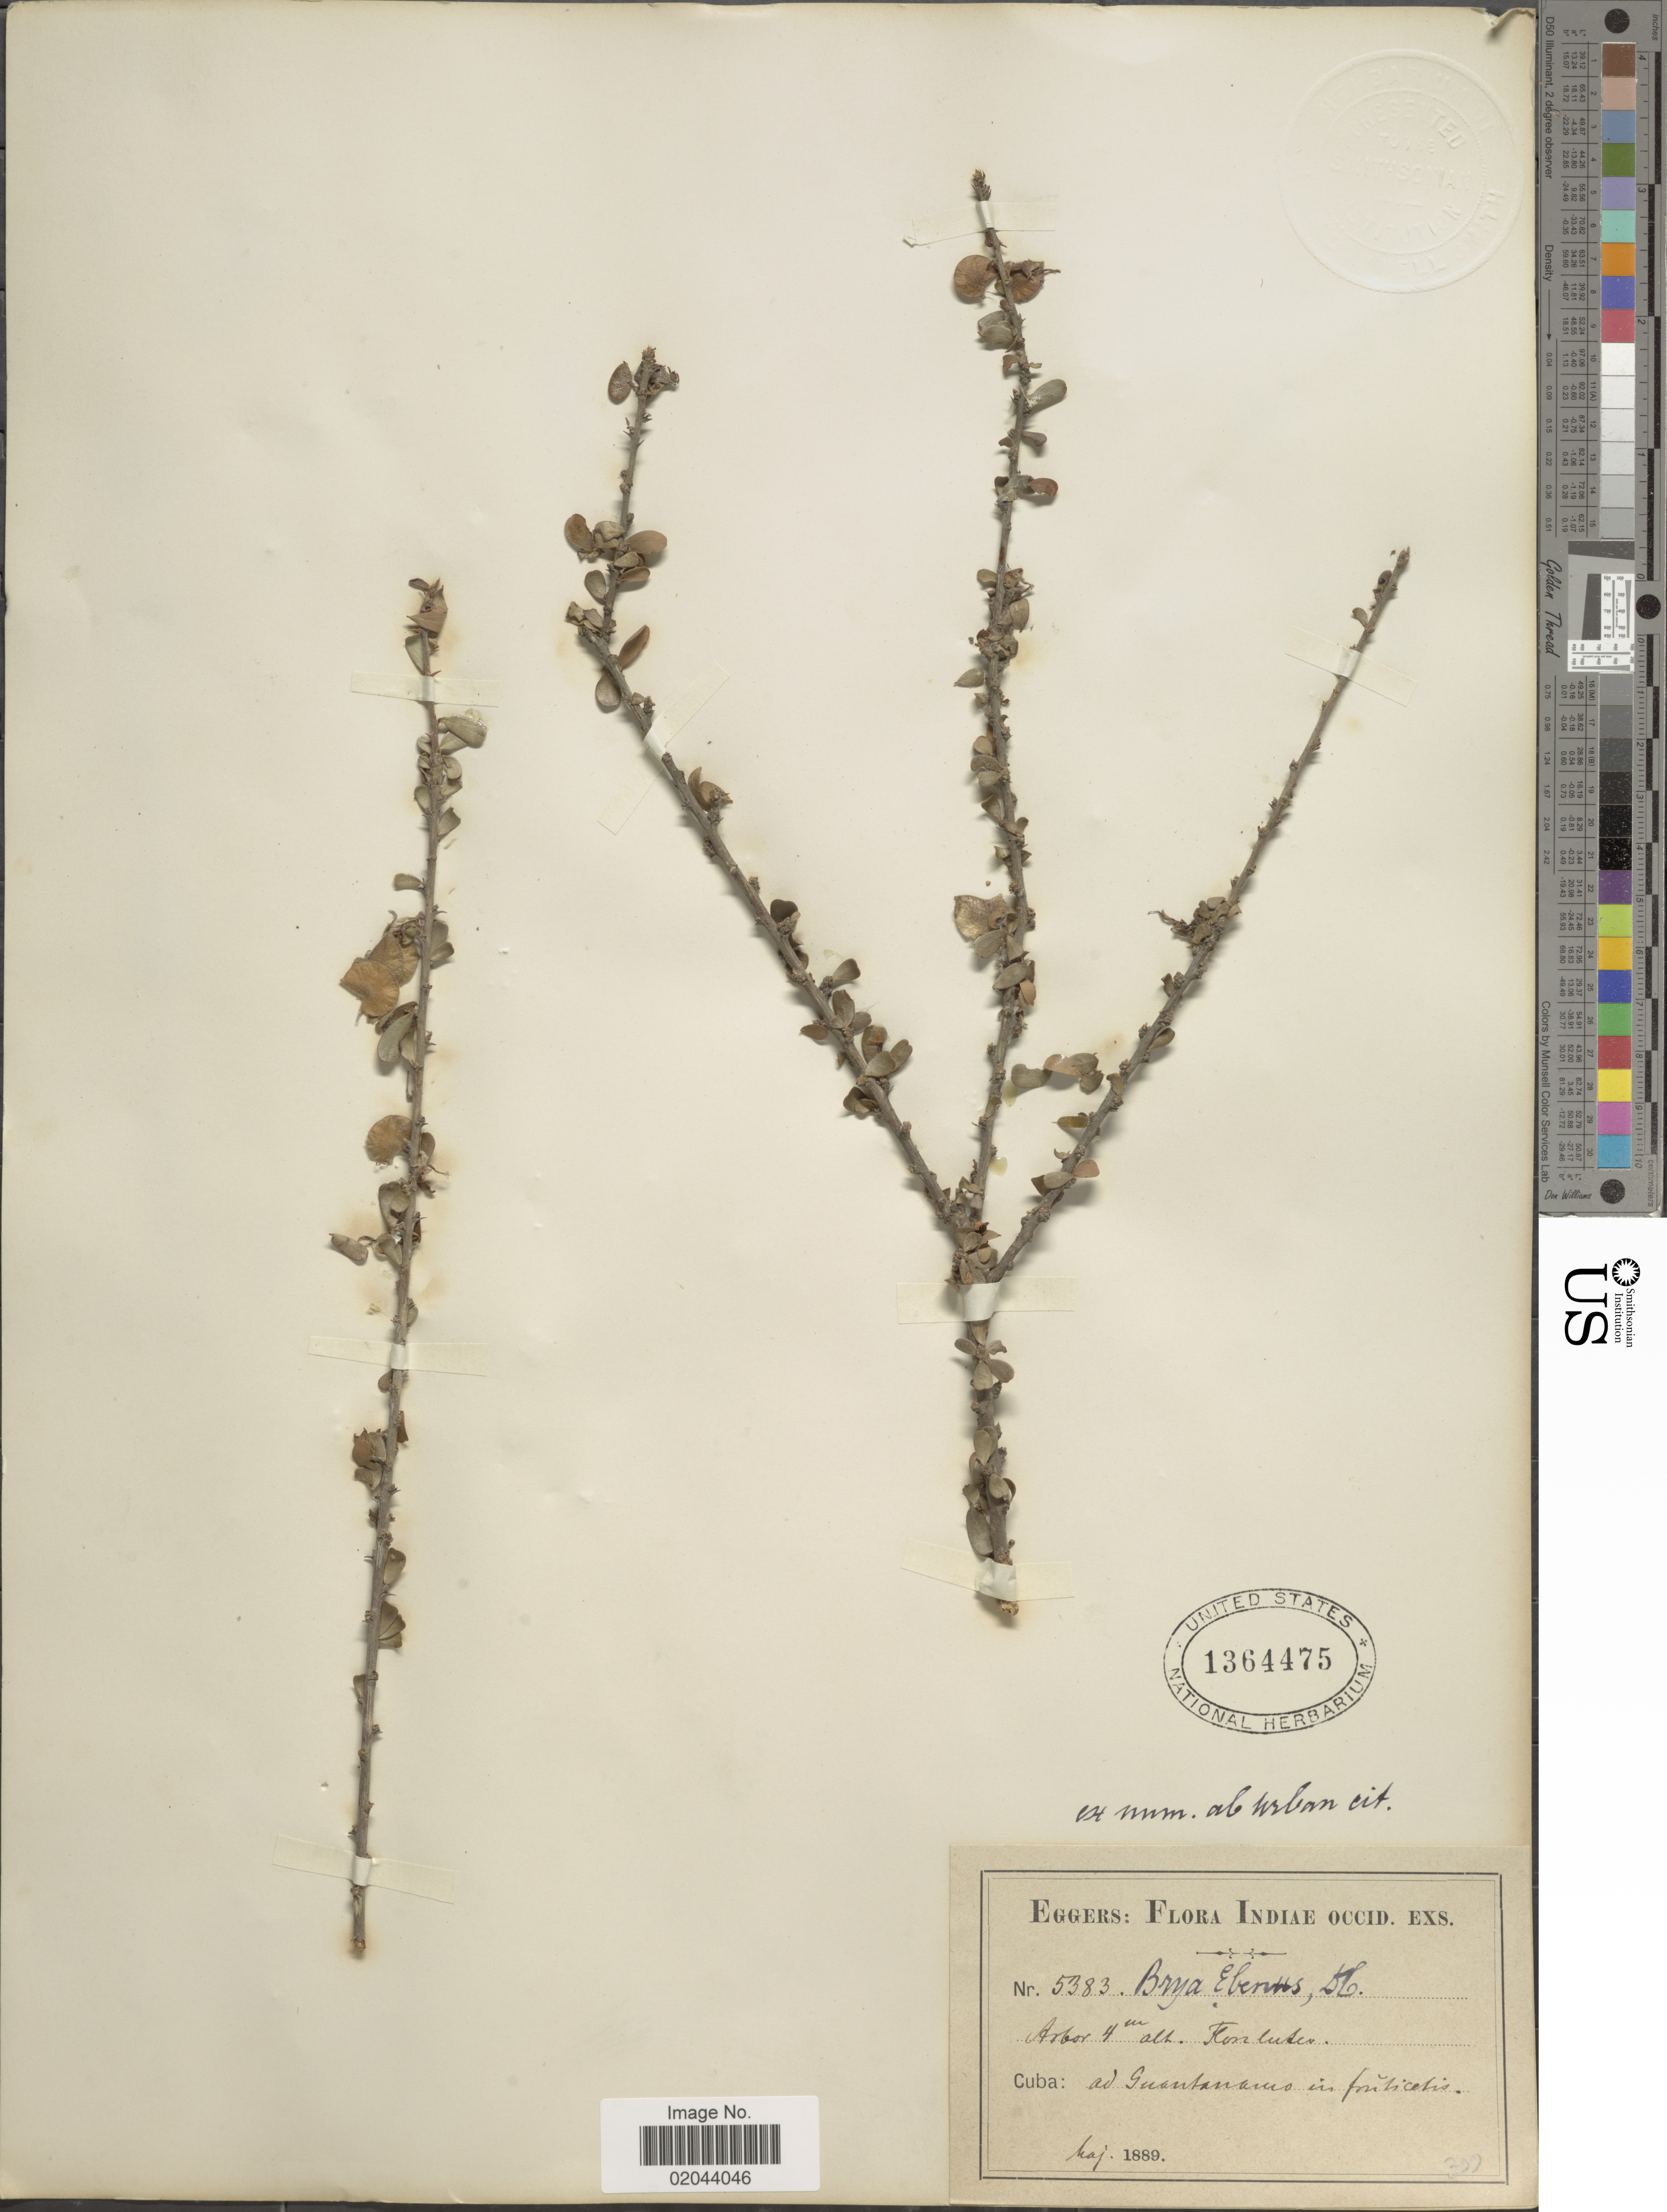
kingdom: Plantae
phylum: Tracheophyta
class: Magnoliopsida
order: Fabales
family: Fabaceae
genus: Brya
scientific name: Brya ebenus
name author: (L.) DC.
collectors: -. Eggers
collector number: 5383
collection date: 1889-05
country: Cuba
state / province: Guantánamo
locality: Indiae Occid, ad Guantanamo in fruticetis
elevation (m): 4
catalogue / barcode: US 1364475